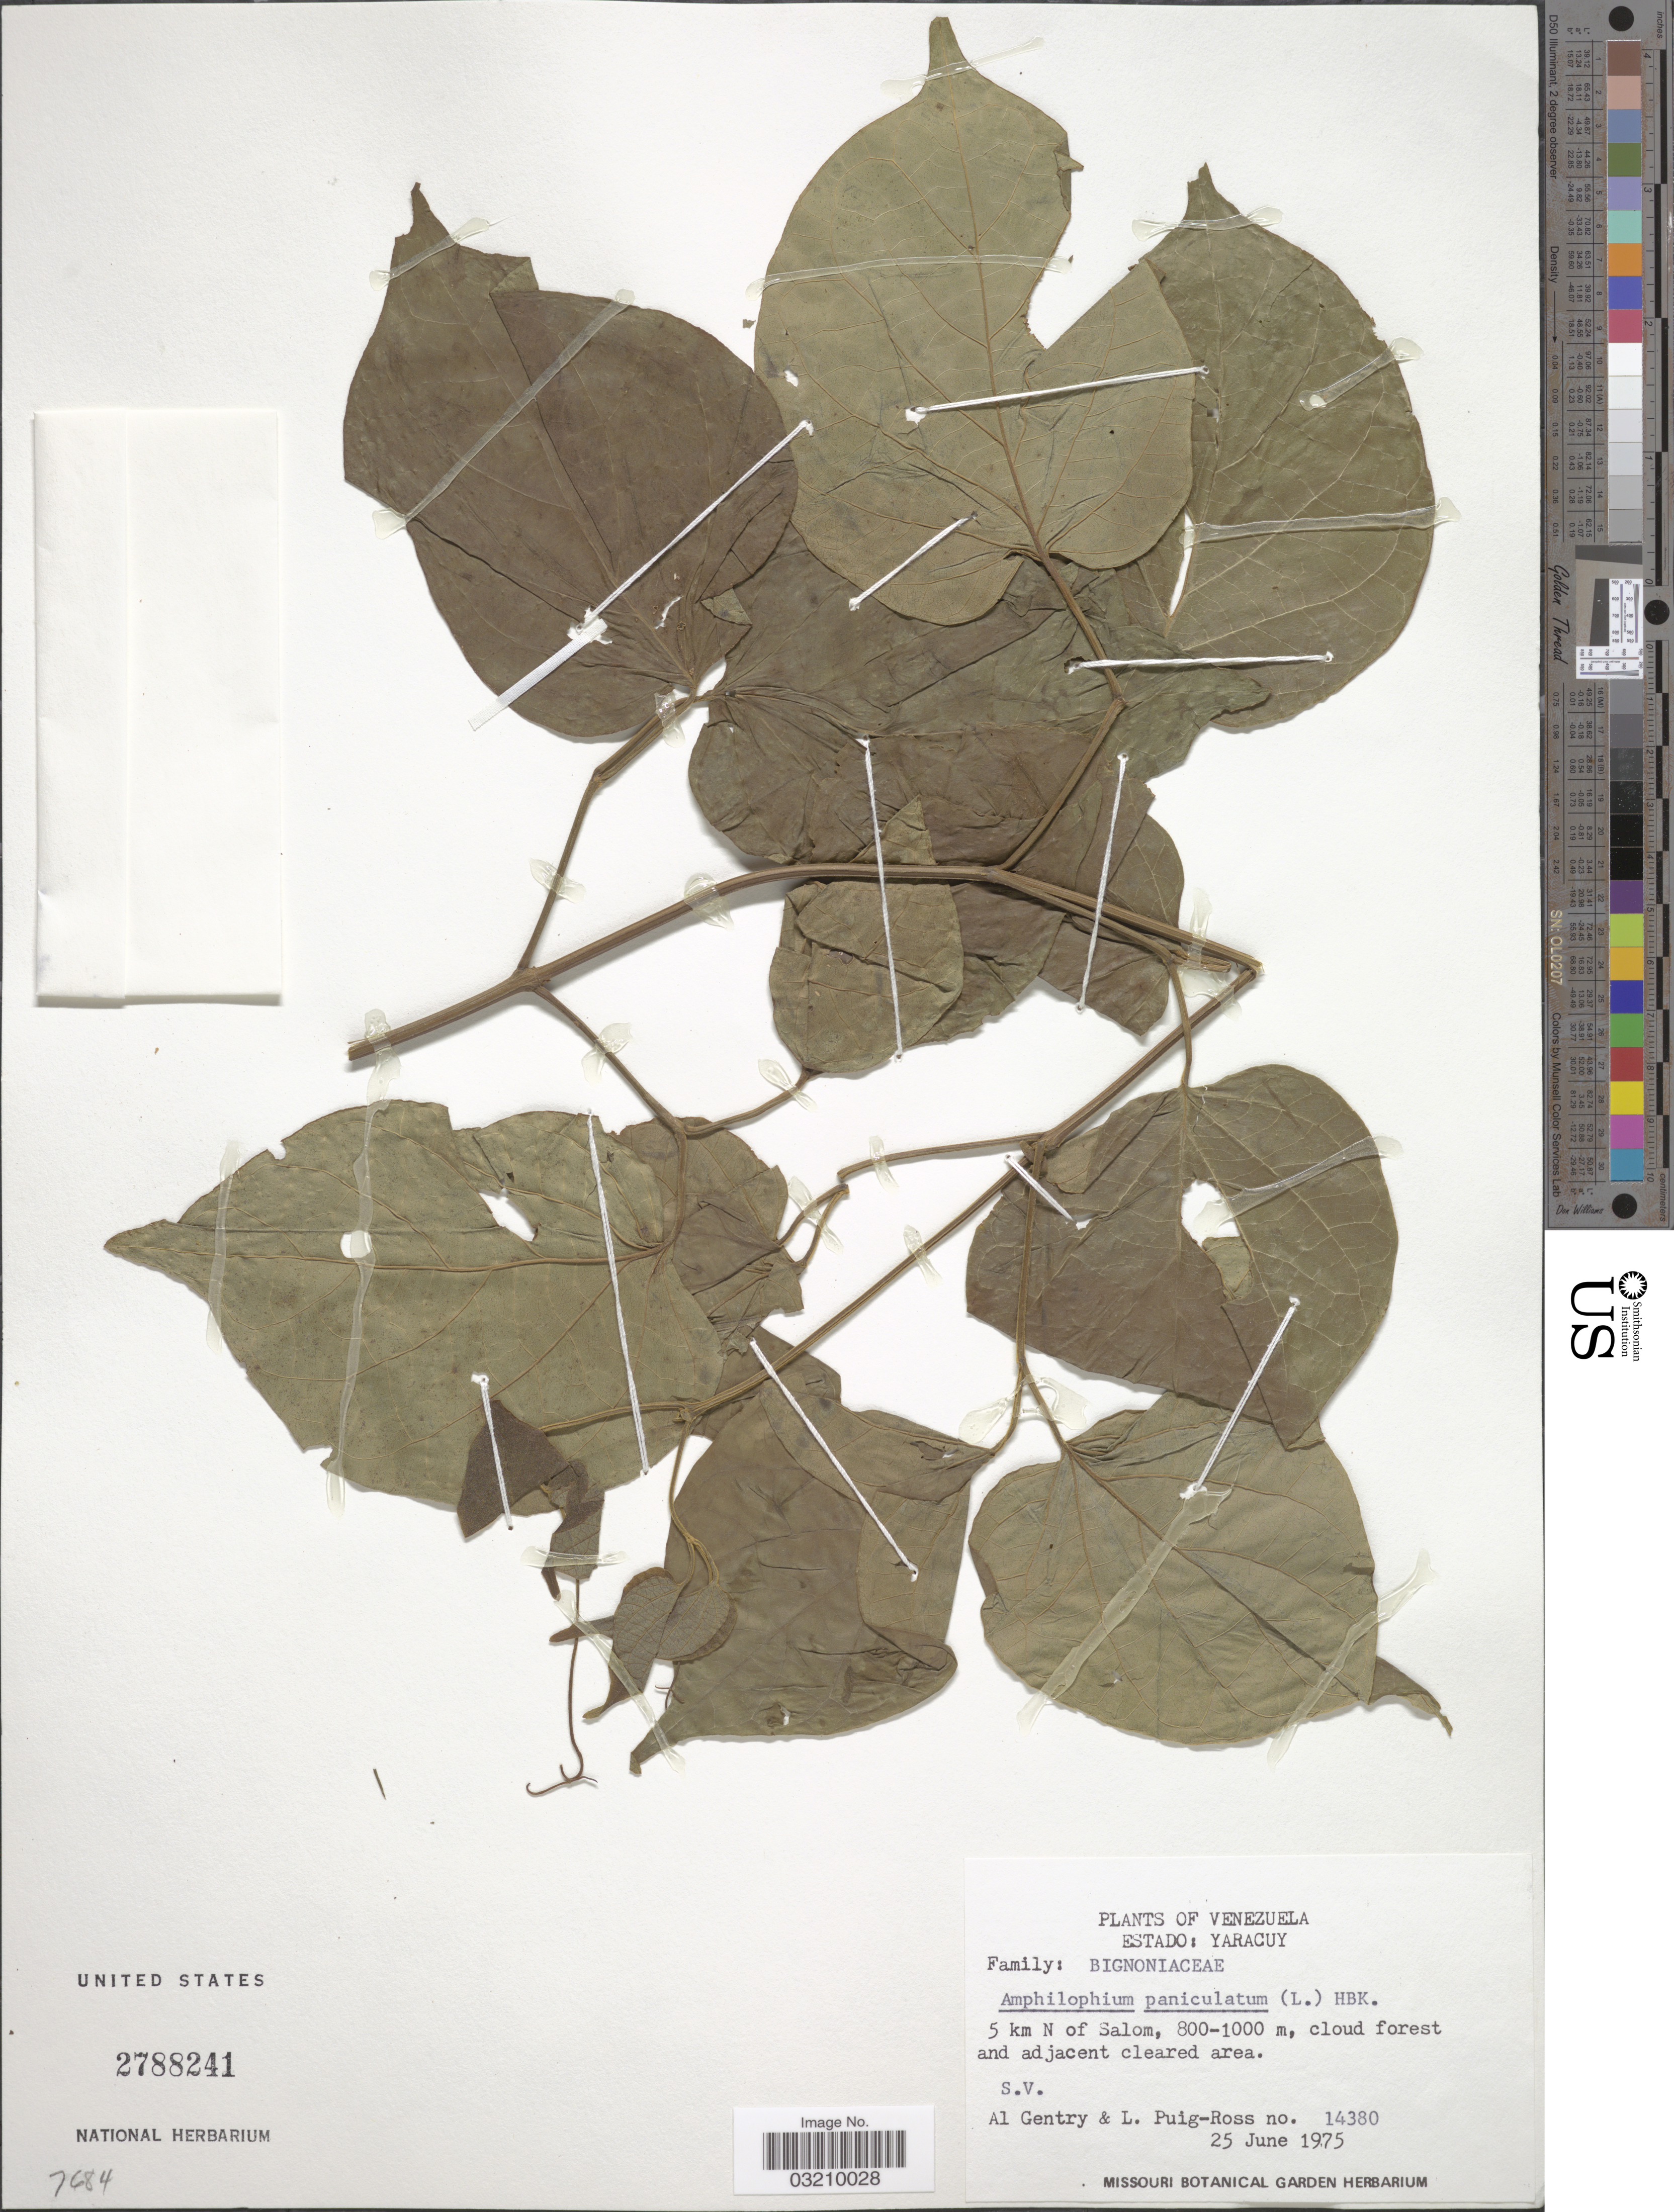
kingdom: Plantae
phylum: Tracheophyta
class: Magnoliopsida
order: Lamiales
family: Bignoniaceae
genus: Amphilophium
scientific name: Amphilophium paniculatum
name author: (L.) Kunth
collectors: A. H. Gentry & L. Puig-Ross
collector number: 14380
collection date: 1975-06-25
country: Venezuela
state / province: Yaracuy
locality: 5 km N of Salom.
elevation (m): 800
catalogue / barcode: US 2788241